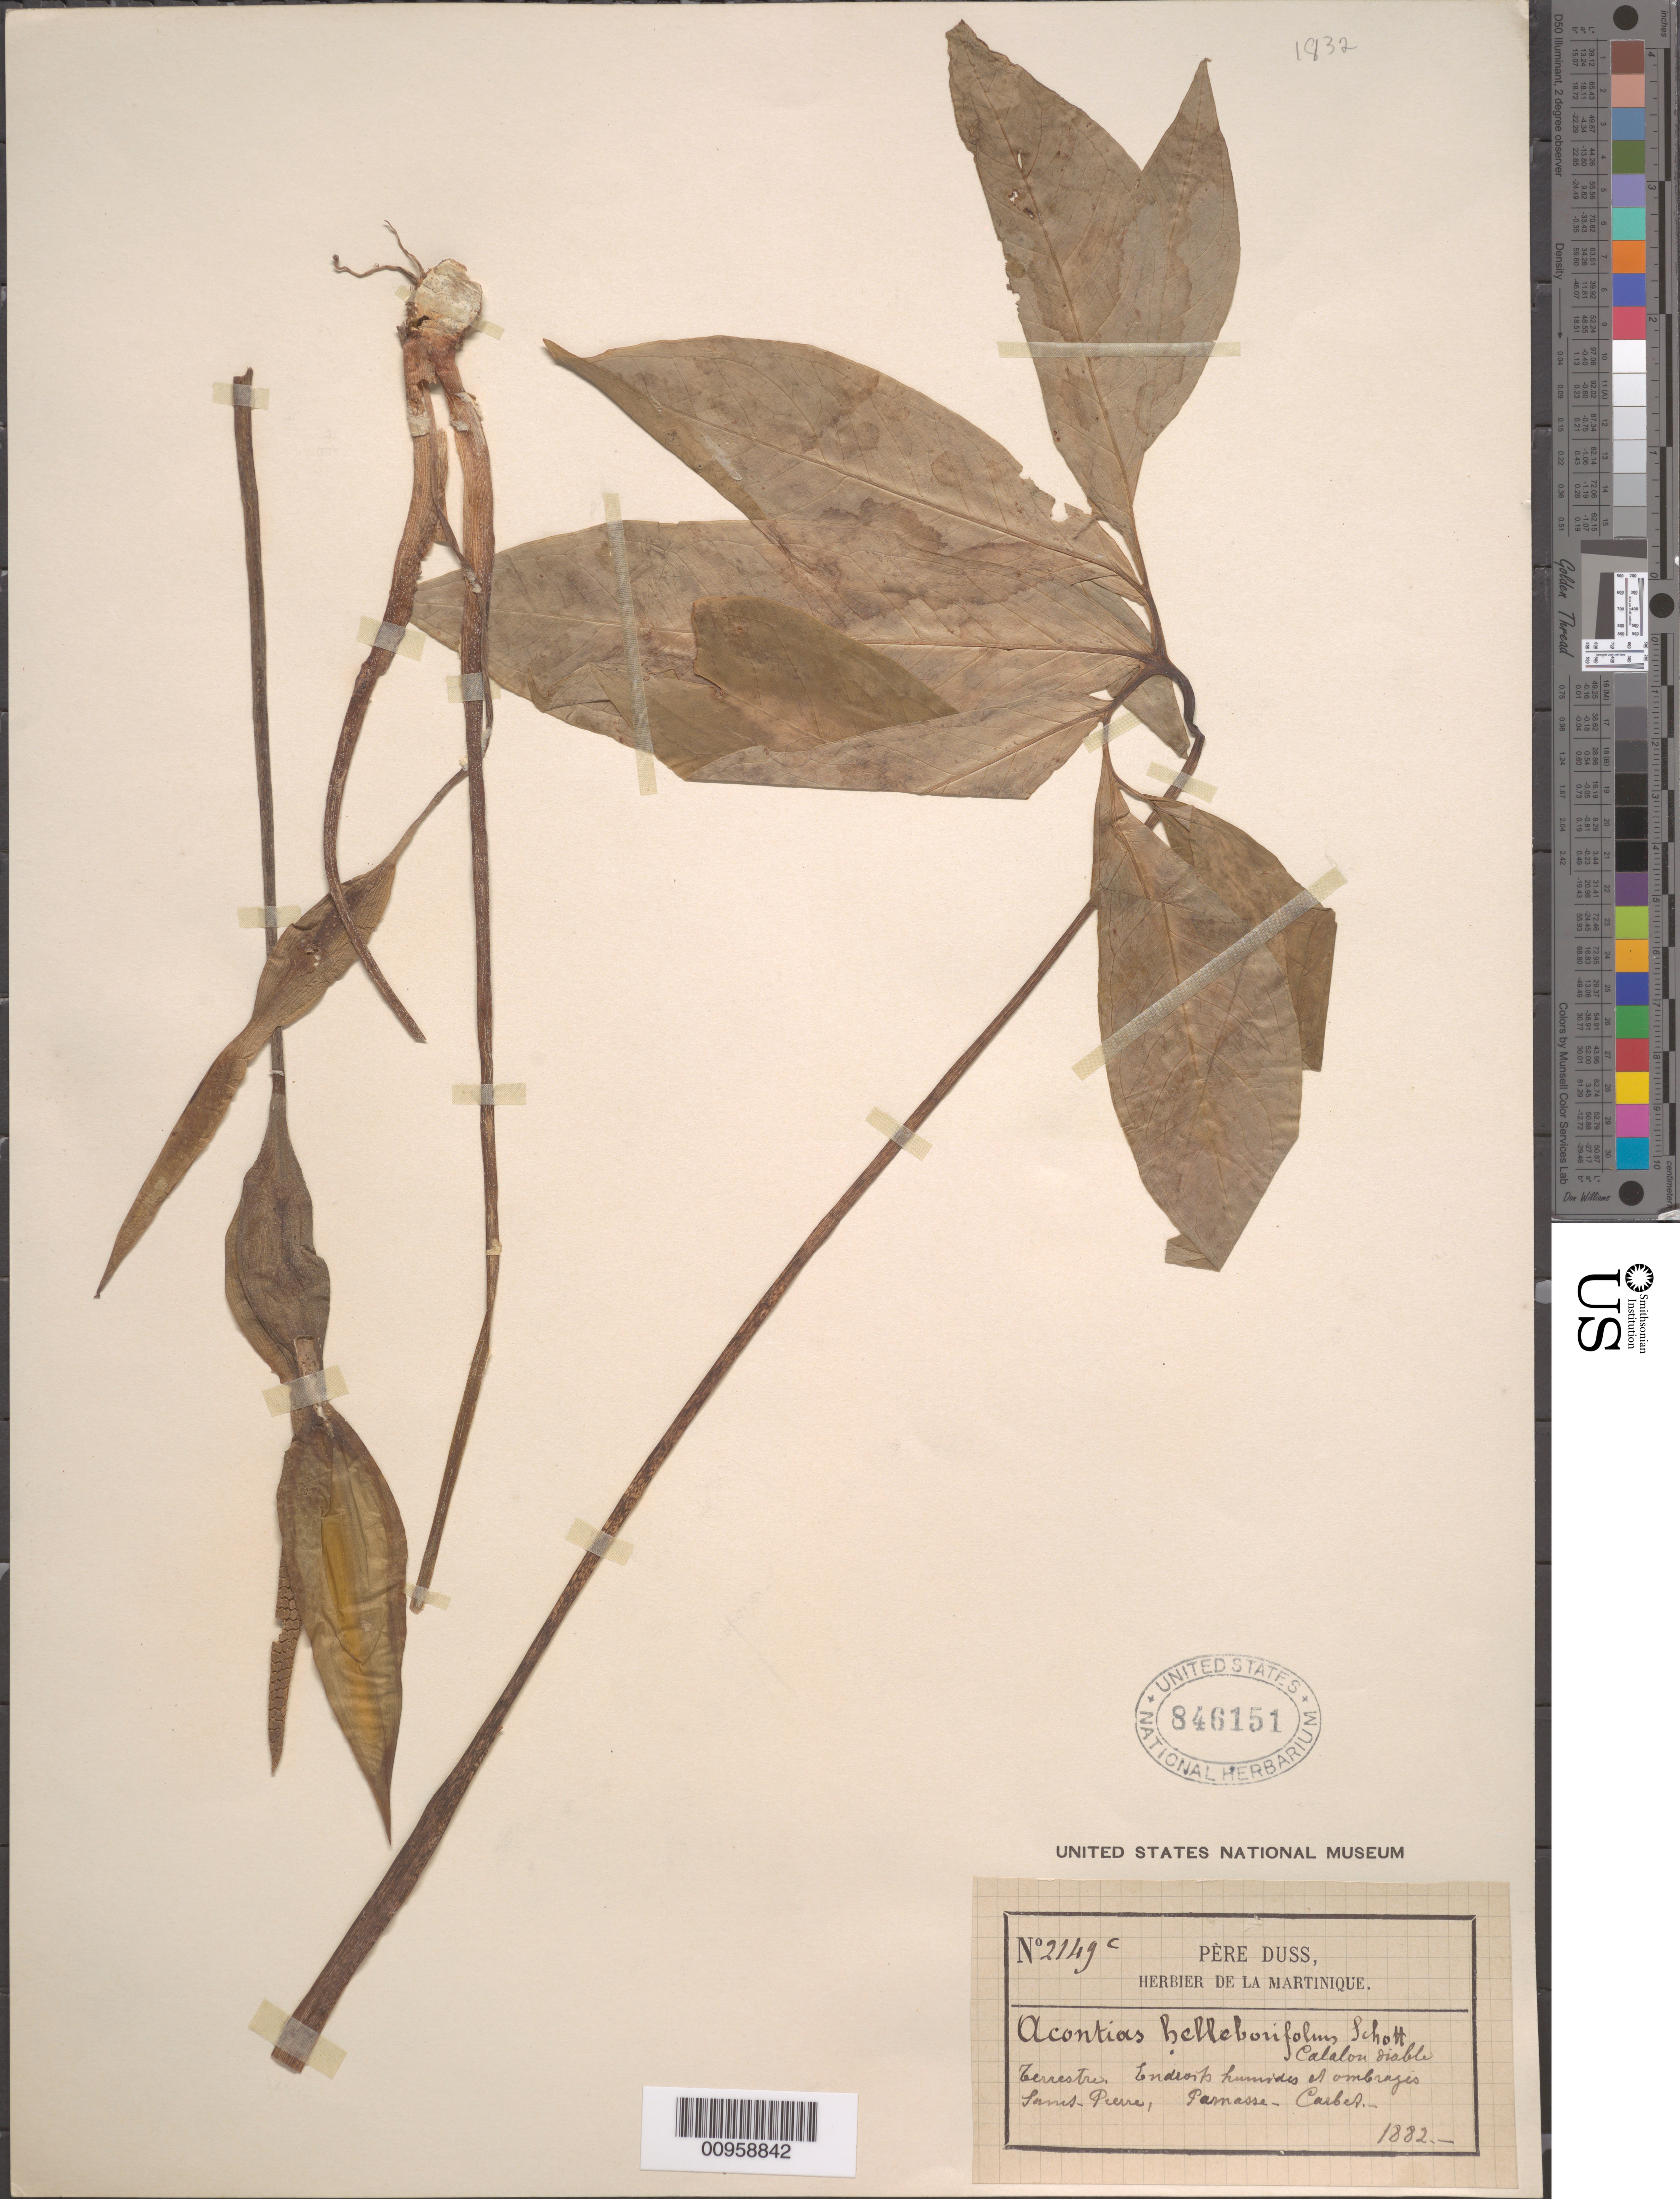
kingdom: Plantae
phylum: Tracheophyta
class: Liliopsida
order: Alismatales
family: Araceae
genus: Xanthosoma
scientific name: Xanthosoma helleborifolium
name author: (Jacq.) Schott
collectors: Père Duss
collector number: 2149C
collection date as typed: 1882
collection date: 1882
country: Martinique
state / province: Saint-Pierre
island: Martinique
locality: Sainte Pierre, Parnasse, Carbet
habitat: Endroits humides et "ombrajes"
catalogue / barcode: US 846151